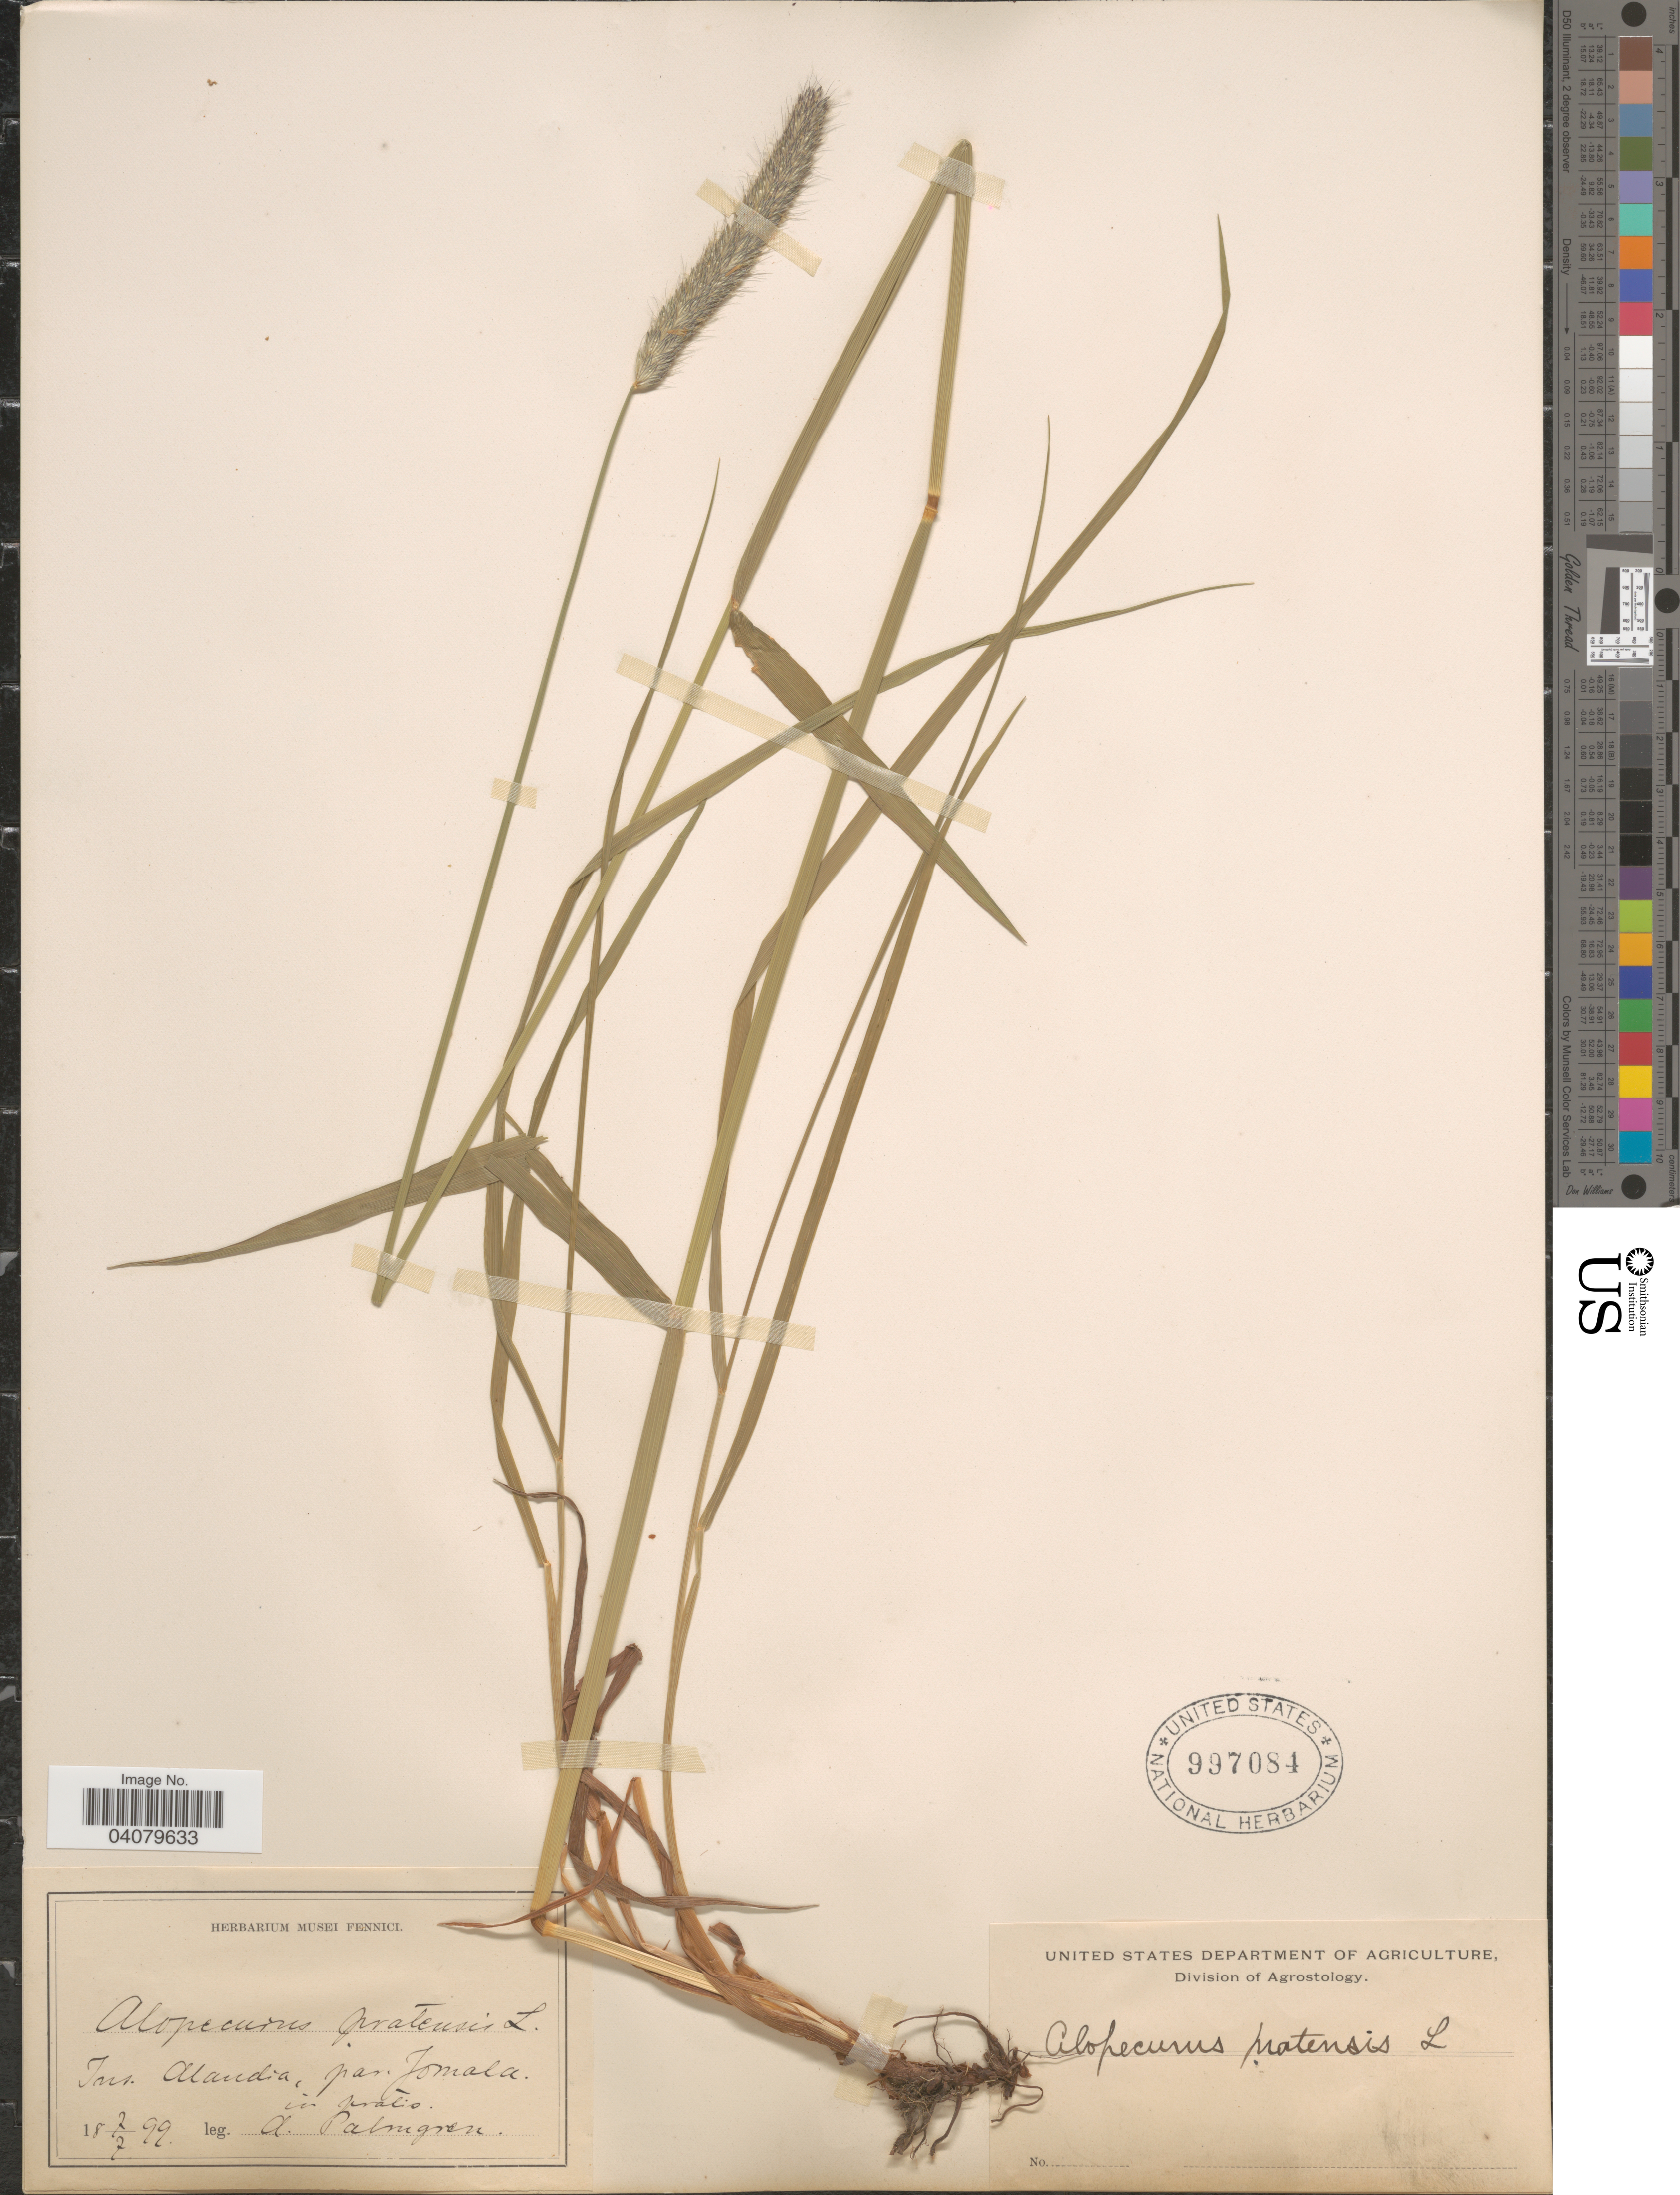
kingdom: Plantae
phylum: Tracheophyta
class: Liliopsida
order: Poales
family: Poaceae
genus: Alopecurus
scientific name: Alopecurus pratensis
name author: L.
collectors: A. Palmgren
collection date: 1899-07-07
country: Finland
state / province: Ahvenanmaa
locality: Ins. Alandia, par. Jomala, in pratis.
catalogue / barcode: US 997084